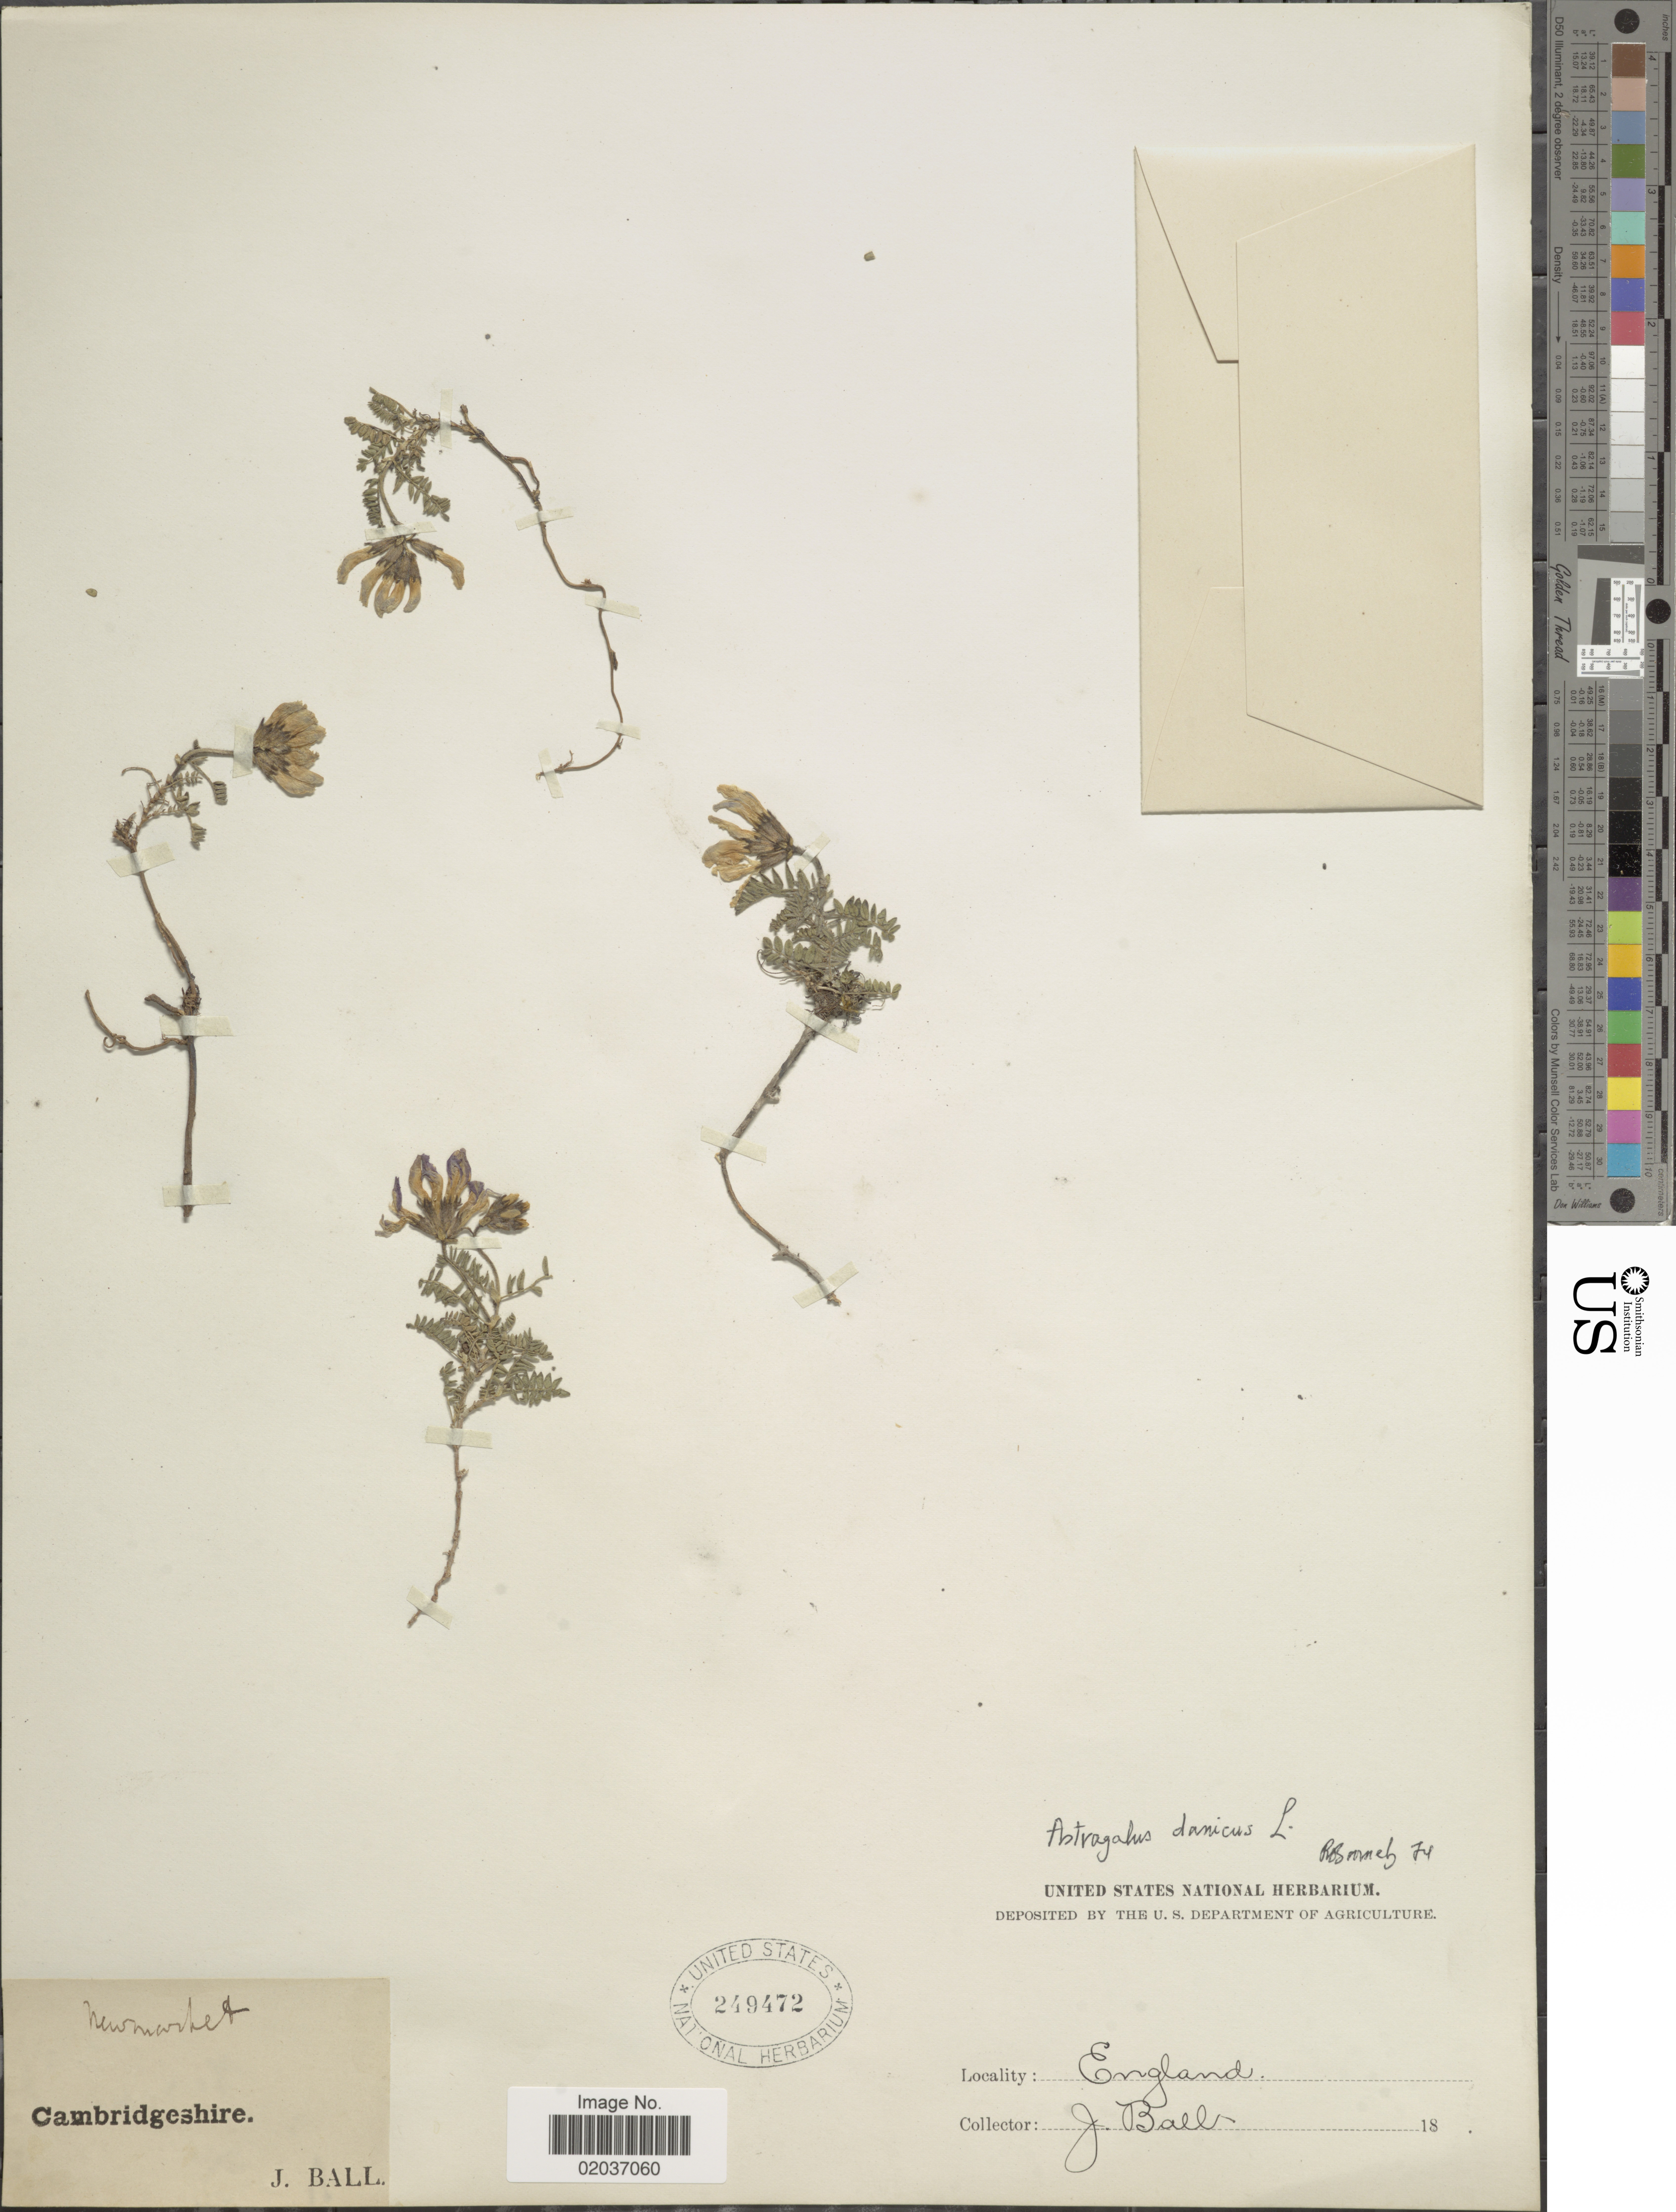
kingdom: Plantae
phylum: Tracheophyta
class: Magnoliopsida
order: Fabales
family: Fabaceae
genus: Astragalus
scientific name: Astragalus danicus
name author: Retz.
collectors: J. Ball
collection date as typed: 18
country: United Kingdom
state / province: England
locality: Cambridgeshire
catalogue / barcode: US 249472